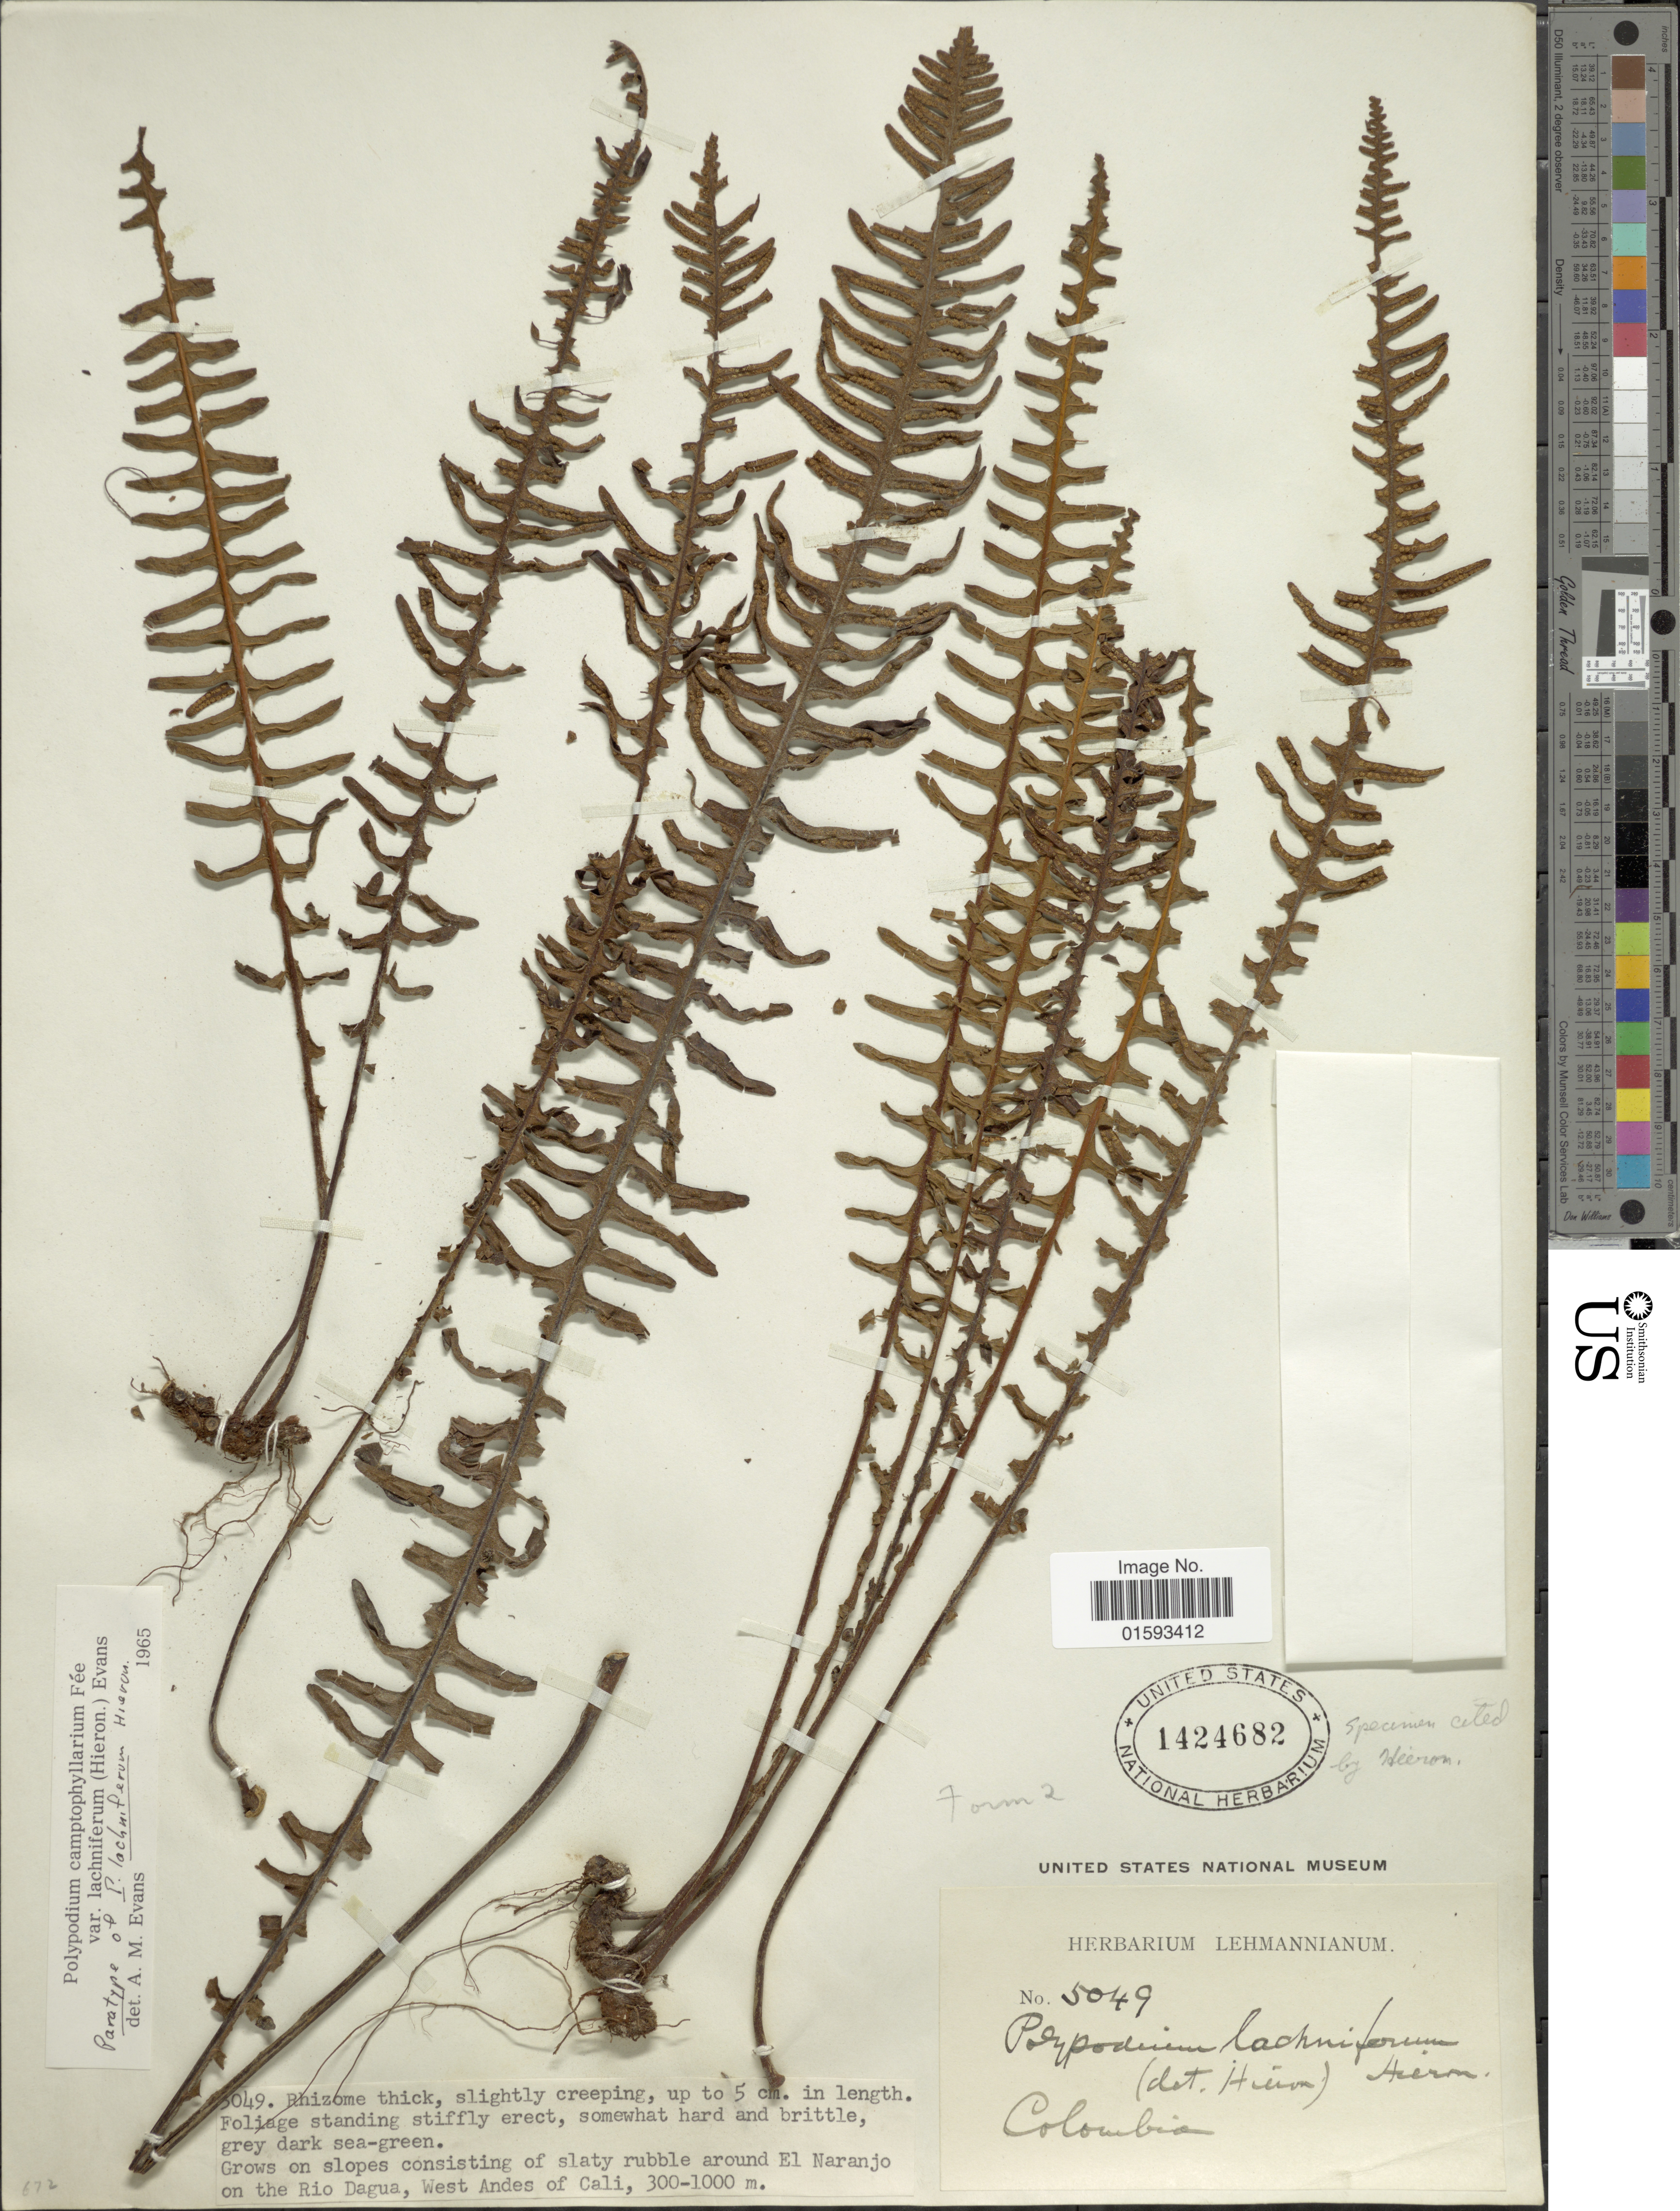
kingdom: Plantae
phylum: Tracheophyta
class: Polypodiopsida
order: Polypodiales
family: Polypodiaceae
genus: Pecluma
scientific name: Pecluma camptophyllaria var. lachnifera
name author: (Hieron.) Lellinger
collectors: ex herb. Lehmannianum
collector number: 5049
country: Colombia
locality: Grows on slopes consisiting of slaty rubble around El Naranjo on the Rio Dagua, West Andes of Cali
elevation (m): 300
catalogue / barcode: US 1424682